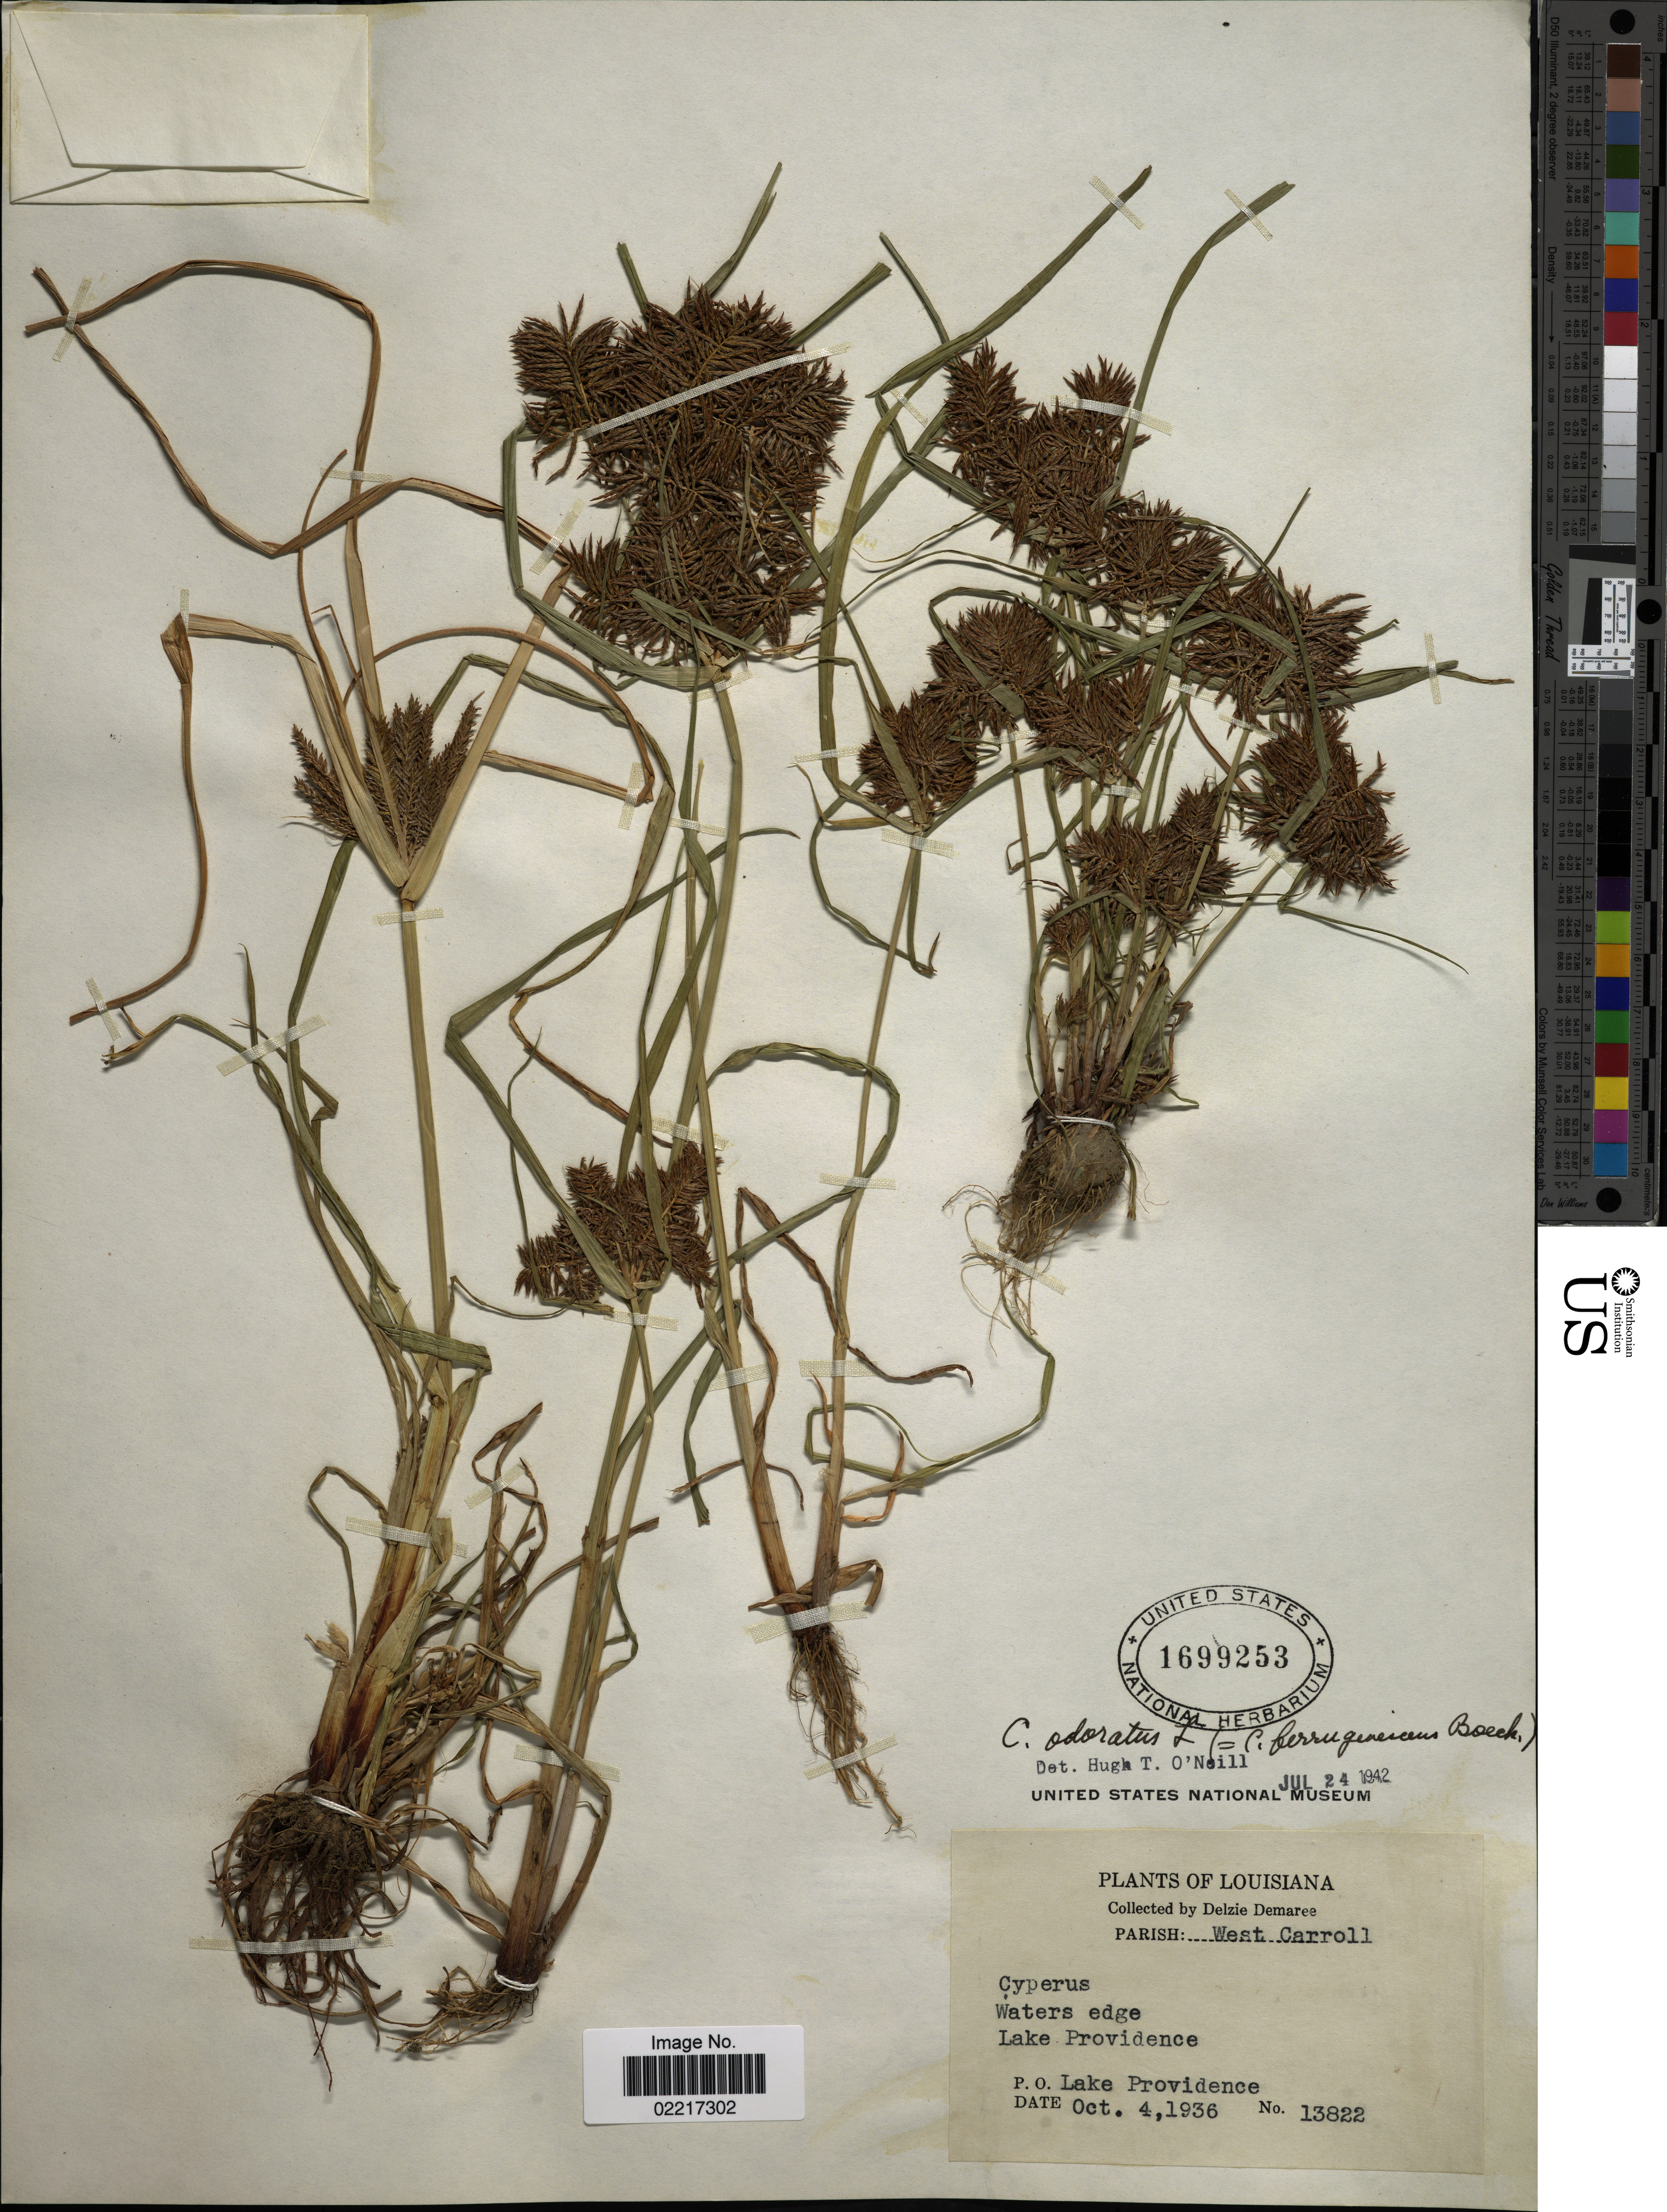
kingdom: Plantae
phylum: Tracheophyta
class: Liliopsida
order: Poales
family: Cyperaceae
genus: Cyperus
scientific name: Cyperus odoratus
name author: L.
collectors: D. Demaree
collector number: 13822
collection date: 1936-10-04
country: United States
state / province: Louisiana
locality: Parish: West Carroll, Lake Providence, P.O. Lake Providence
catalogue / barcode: US 1699253